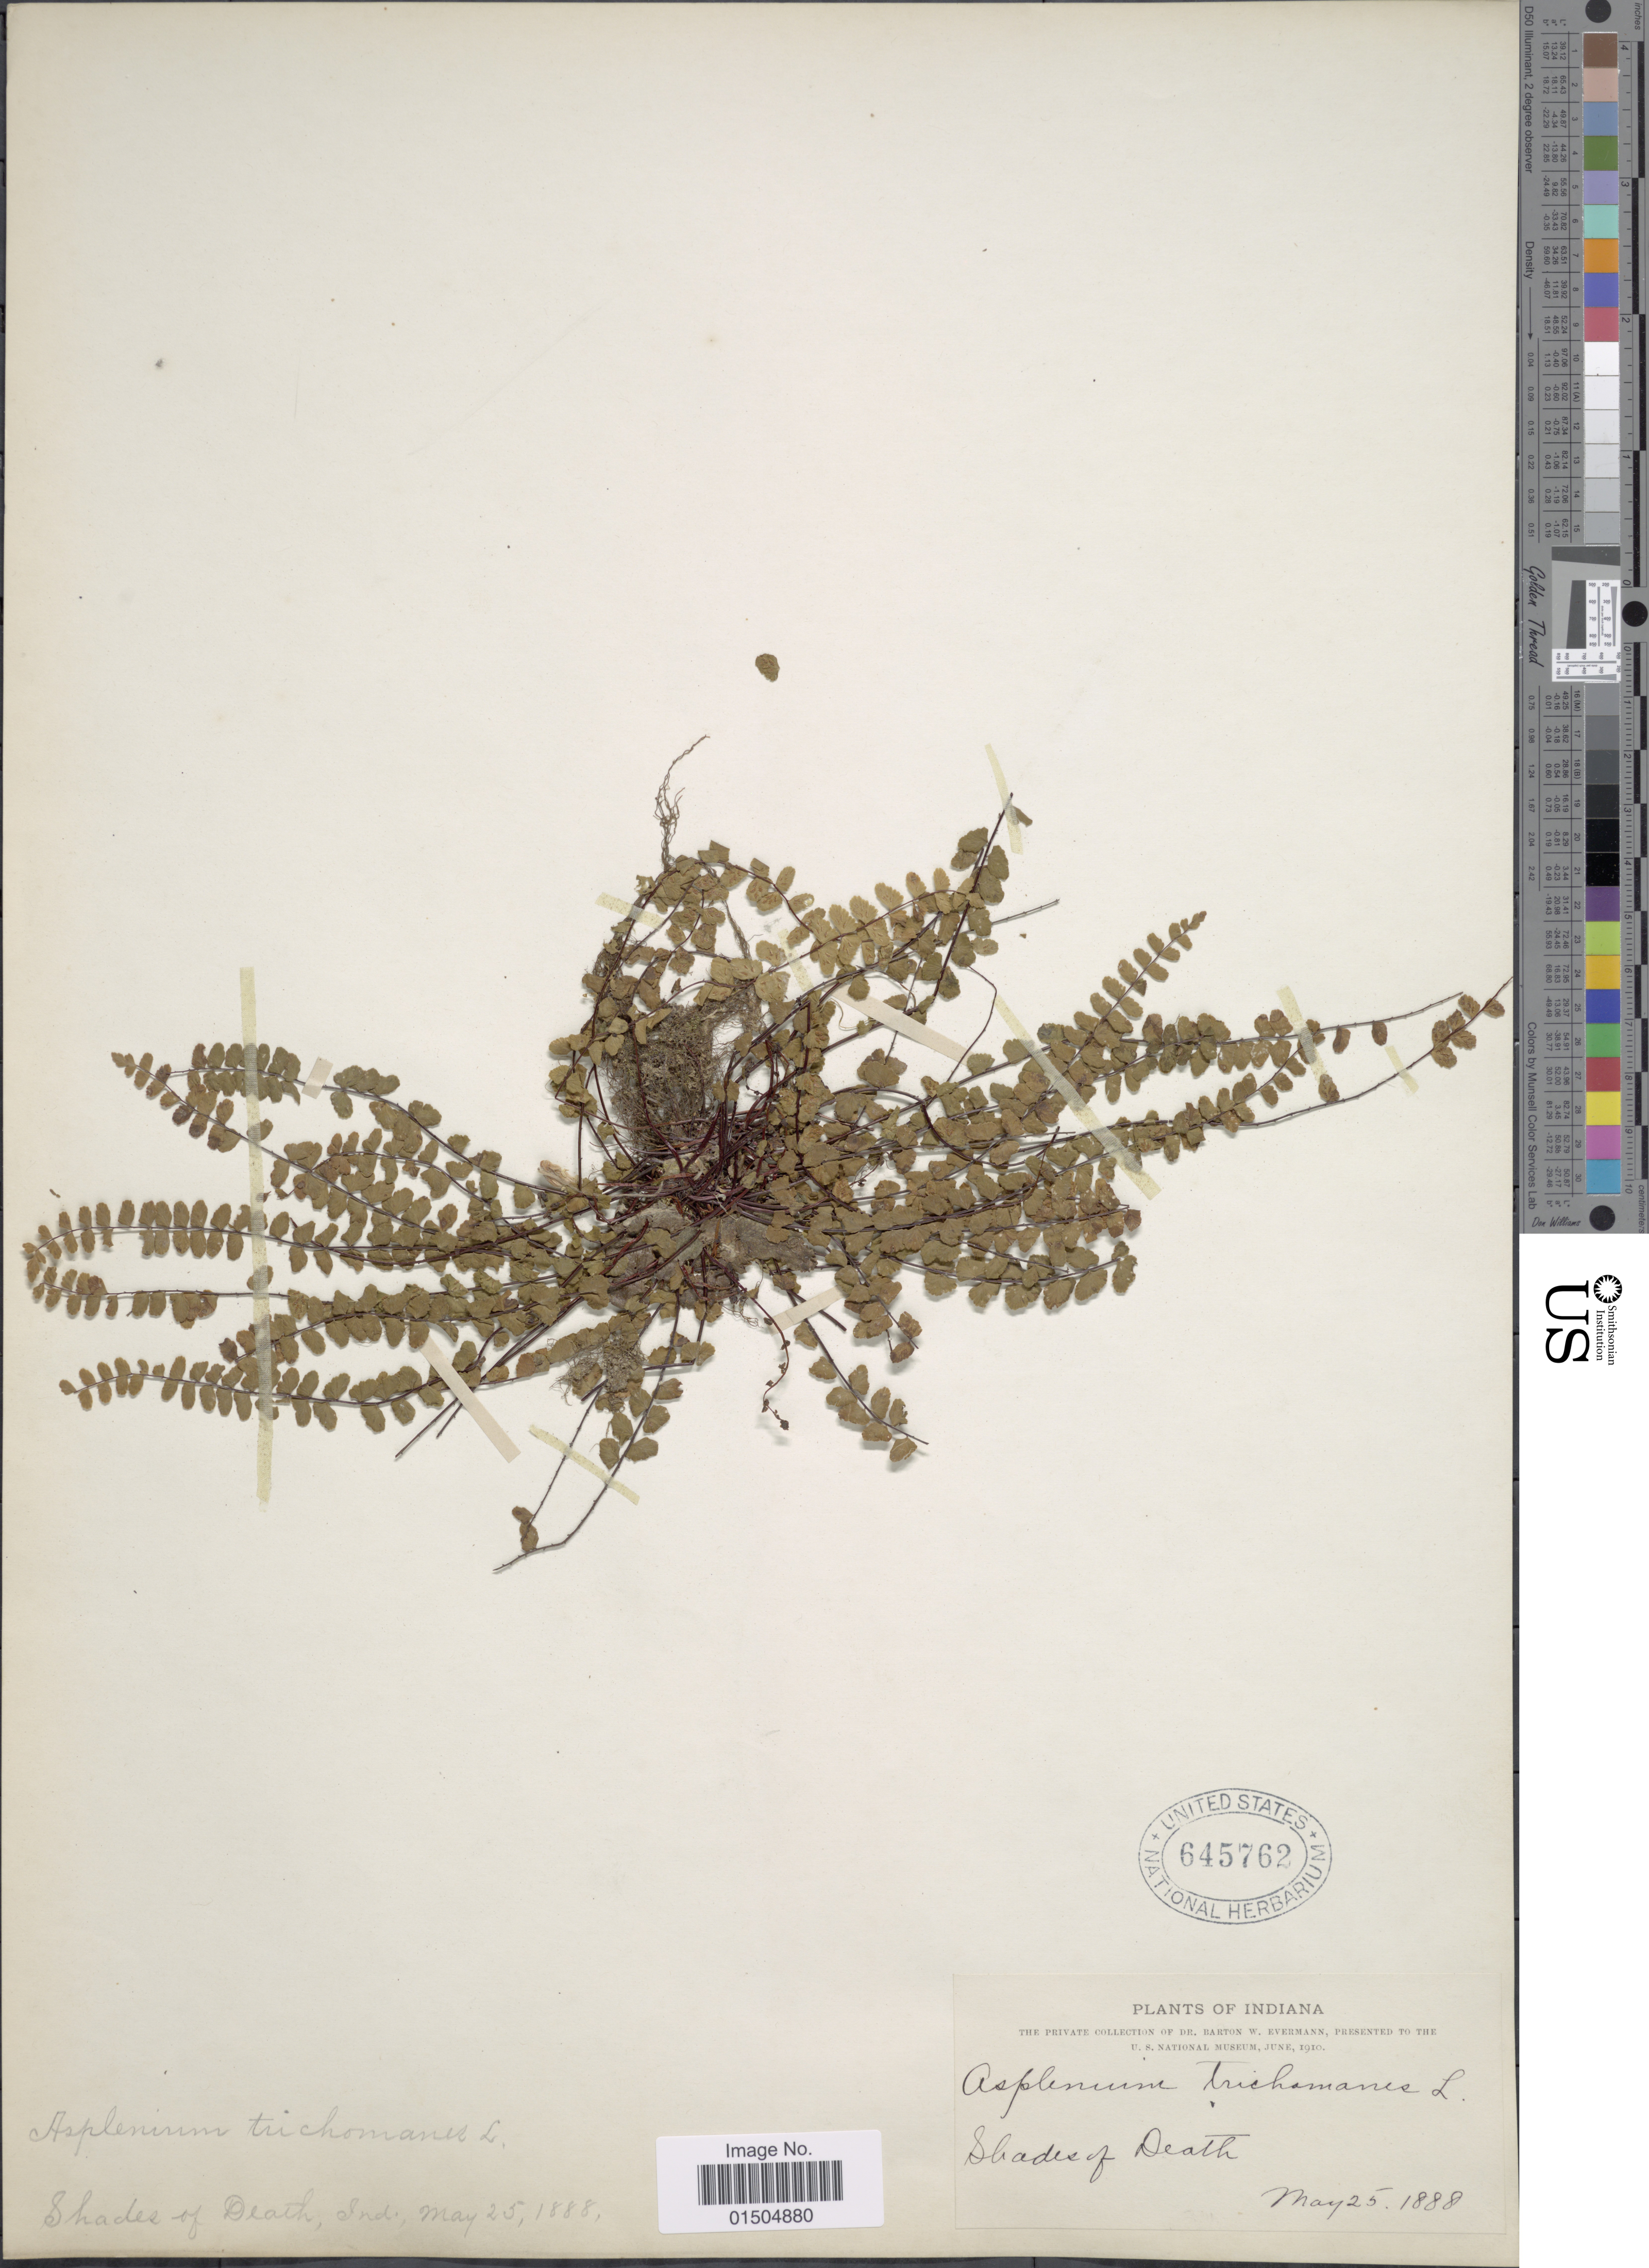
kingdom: Plantae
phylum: Tracheophyta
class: Polypodiopsida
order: Polypodiales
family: Aspleniaceae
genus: Asplenium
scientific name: Asplenium trichomanes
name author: L.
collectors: B. W. Evermann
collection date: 1888-05-25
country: United States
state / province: Indiana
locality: Shades of Death.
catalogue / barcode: US 645762